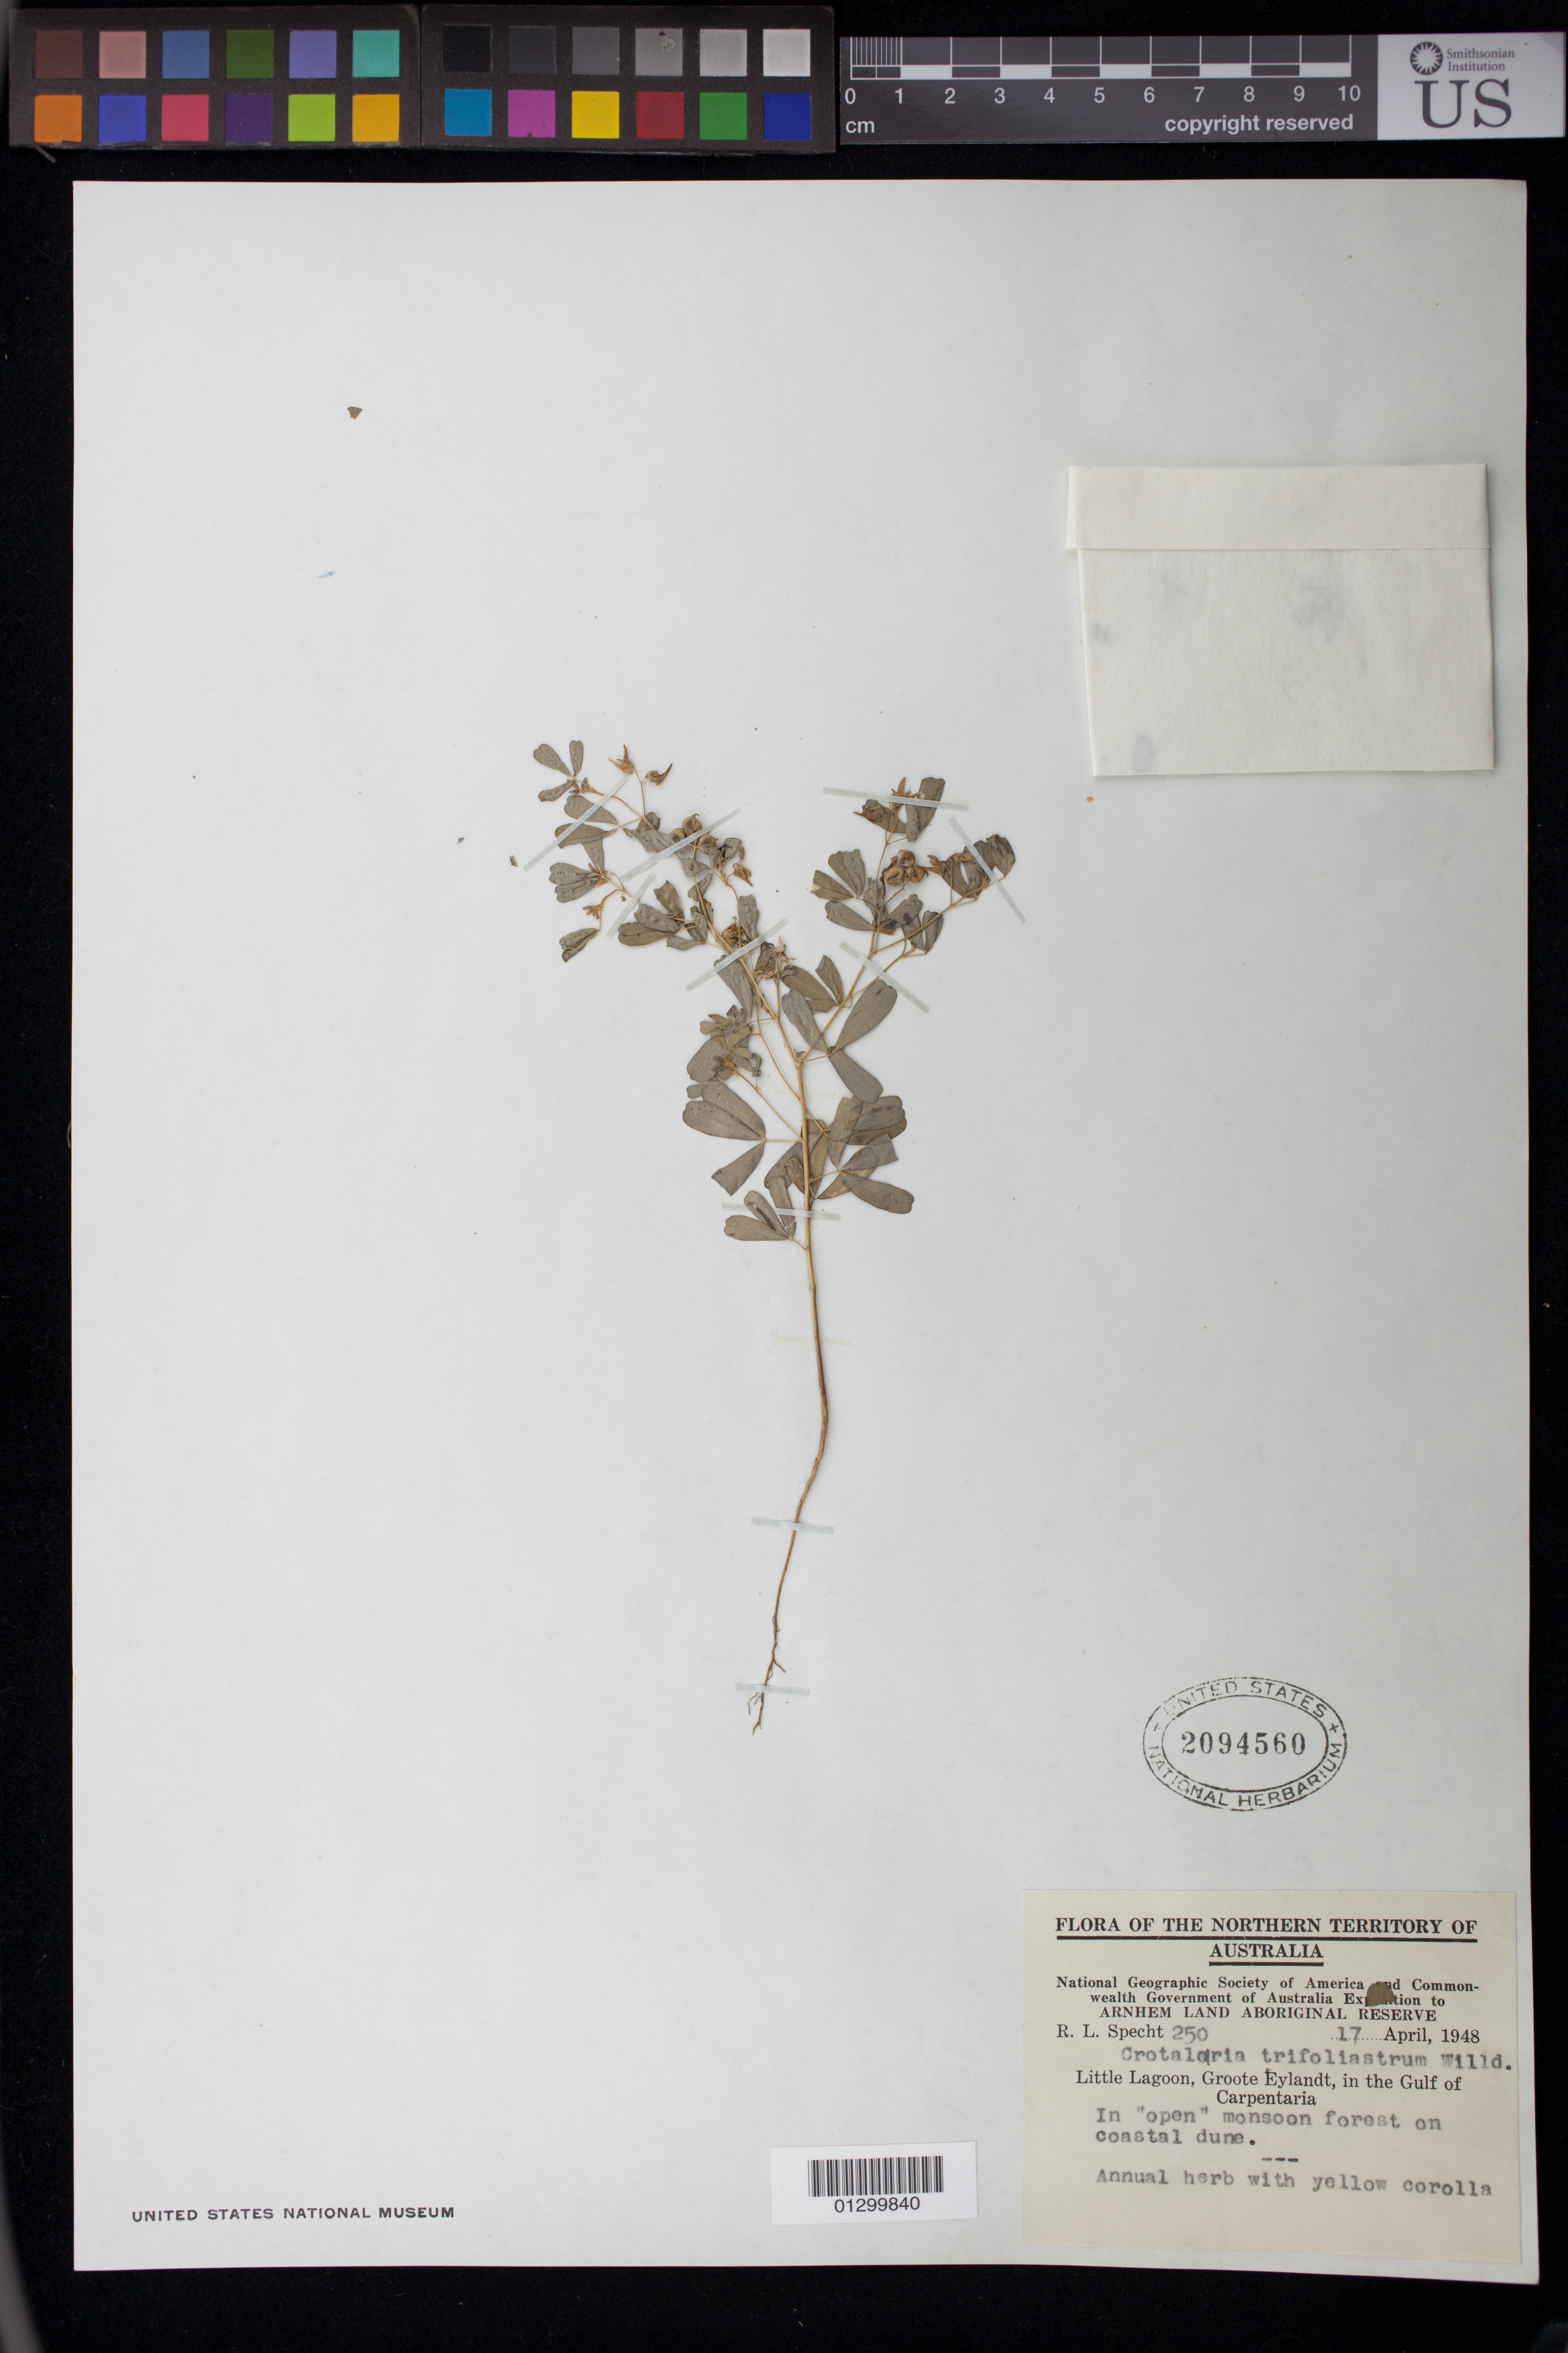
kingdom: Plantae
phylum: Tracheophyta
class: Magnoliopsida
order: Fabales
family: Fabaceae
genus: Crotalaria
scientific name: Crotalaria trifoliastrum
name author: Willd.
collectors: R. L. Specht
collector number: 250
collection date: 1948-04-17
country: Australia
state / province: Northern Territory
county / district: East Arnhem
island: Groote Eylandt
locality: Little Lagoon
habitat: In "open" monsoon forest on coastal dune.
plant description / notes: Annual herb with yellow corolla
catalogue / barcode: US 2094560